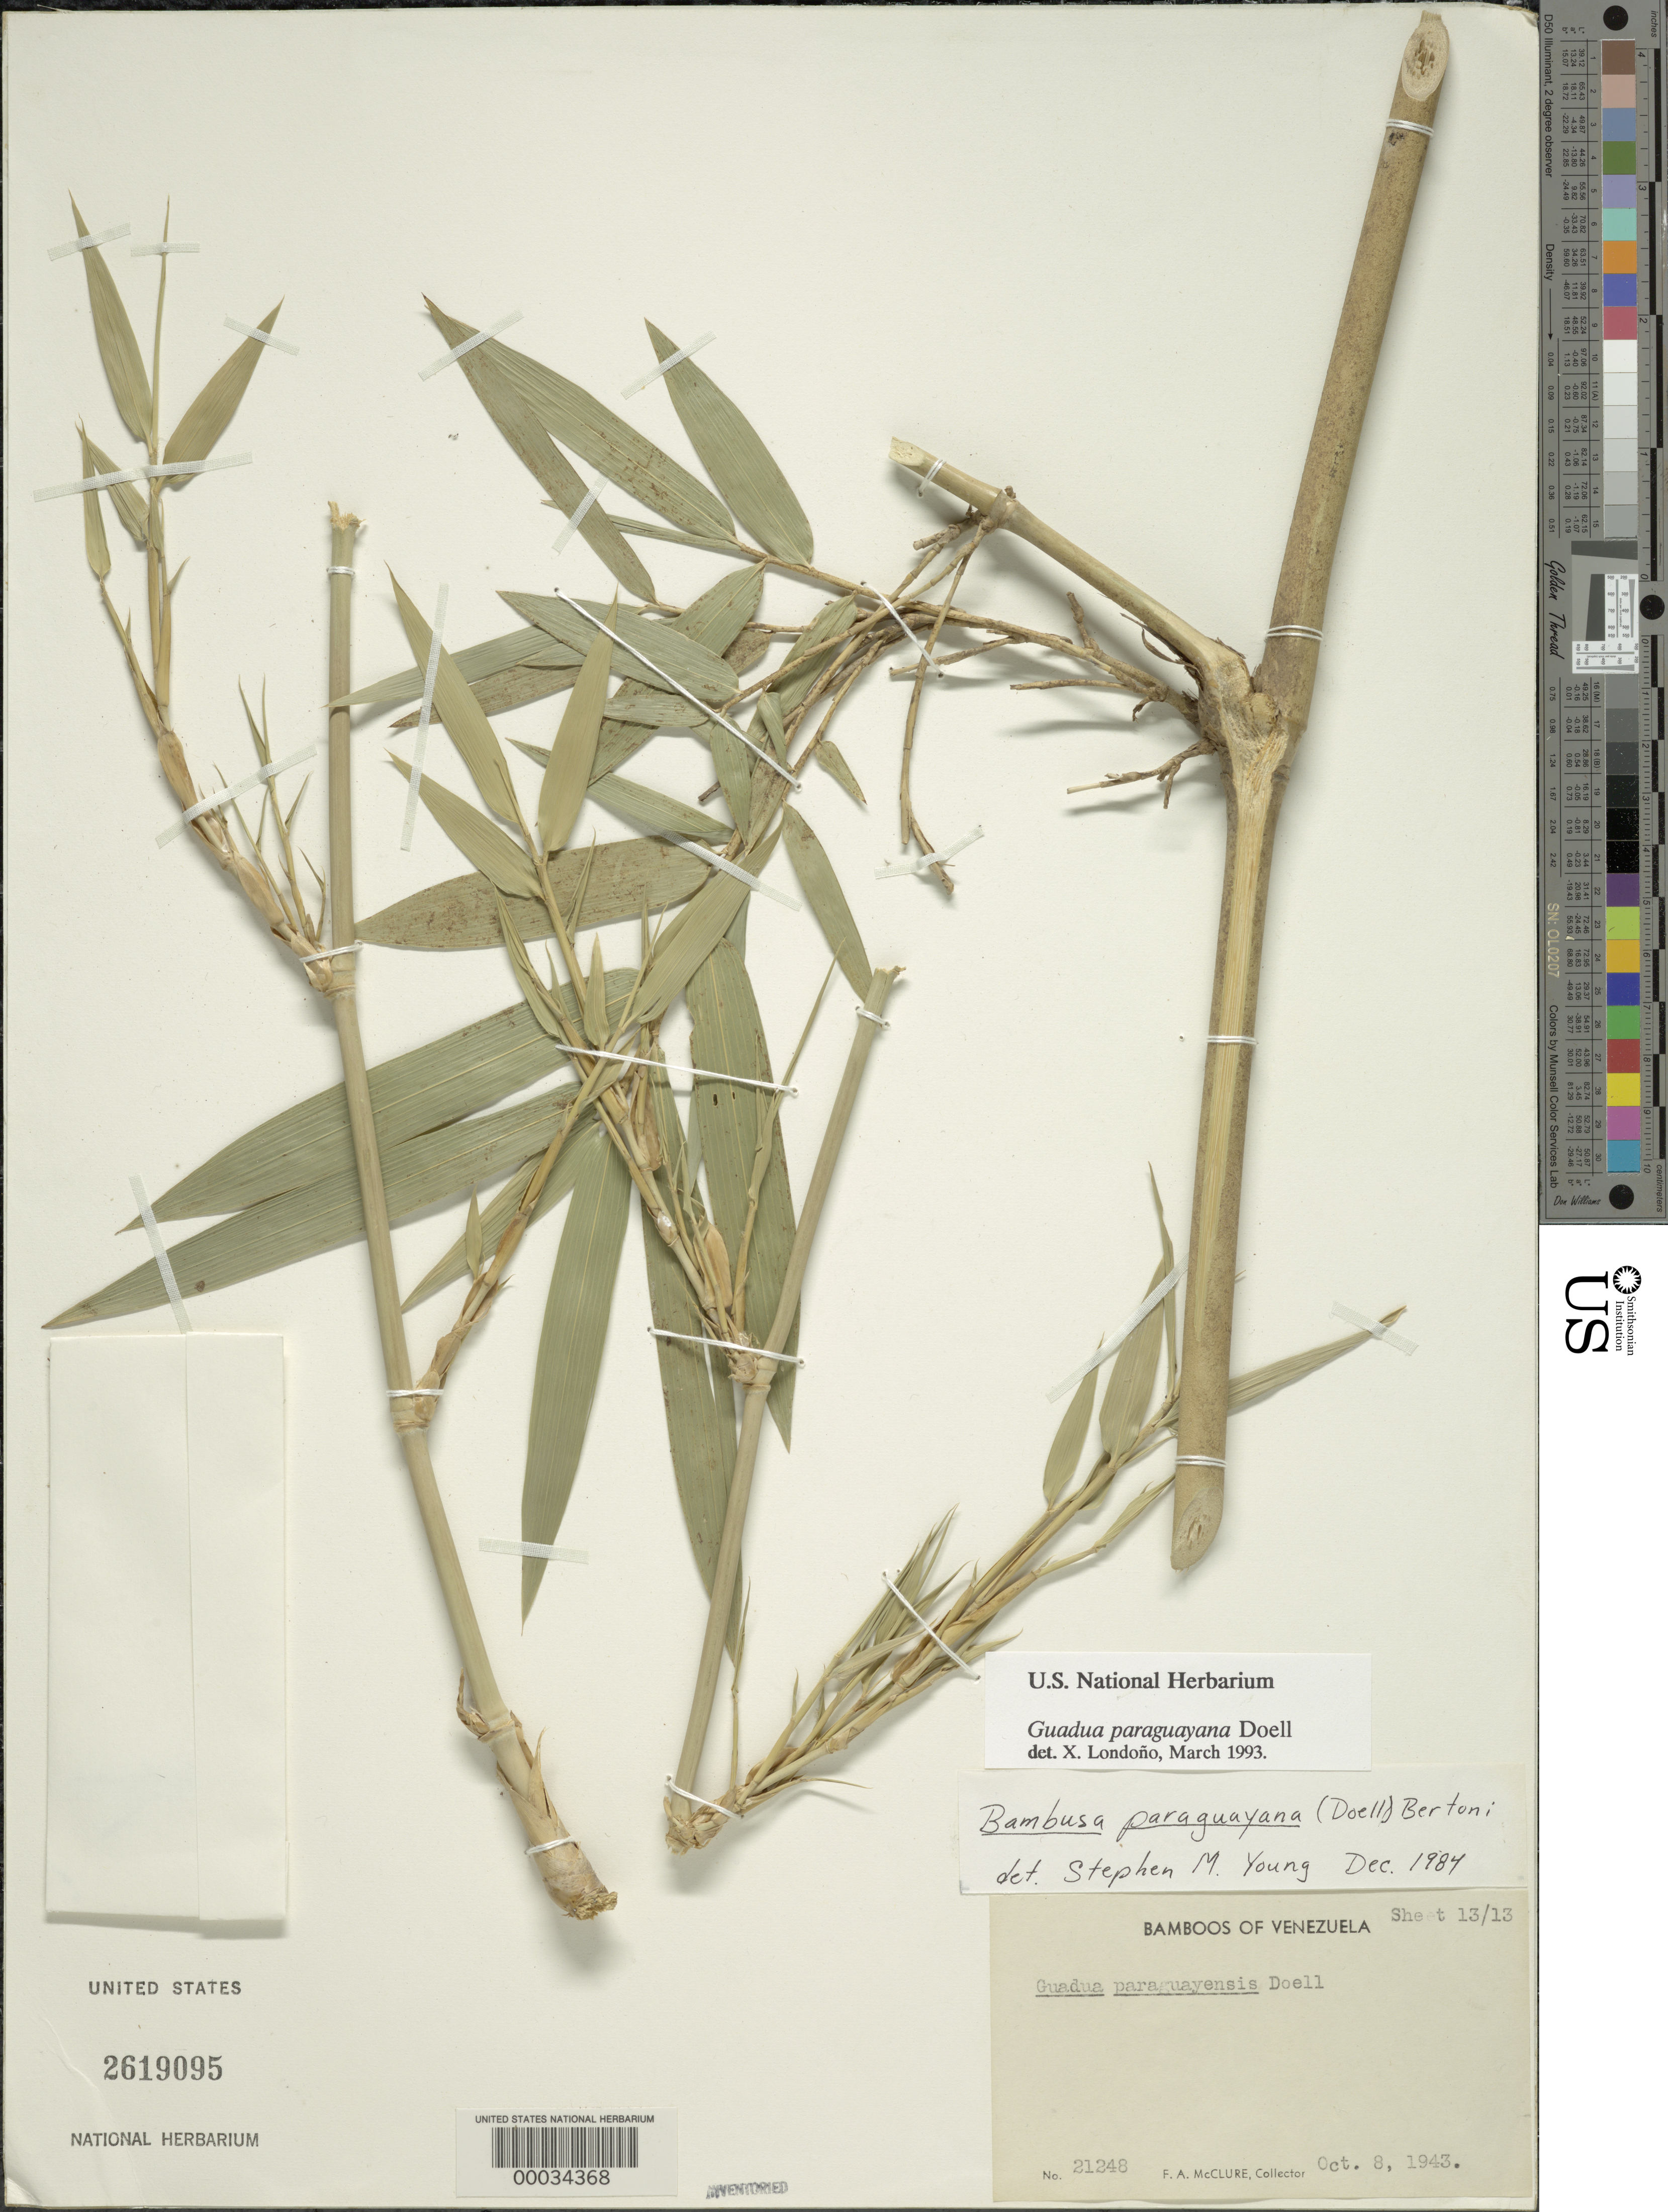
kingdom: Plantae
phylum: Tracheophyta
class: Liliopsida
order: Poales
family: Poaceae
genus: Guadua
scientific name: Guadua paraguayana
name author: Döll in Mart.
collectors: F. A. McClure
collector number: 21248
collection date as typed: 08 Oct 1943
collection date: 1943-10-08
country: Venezuela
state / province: Distrito Federal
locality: Piedra rajada, ciudad bolivar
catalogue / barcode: US 2619095